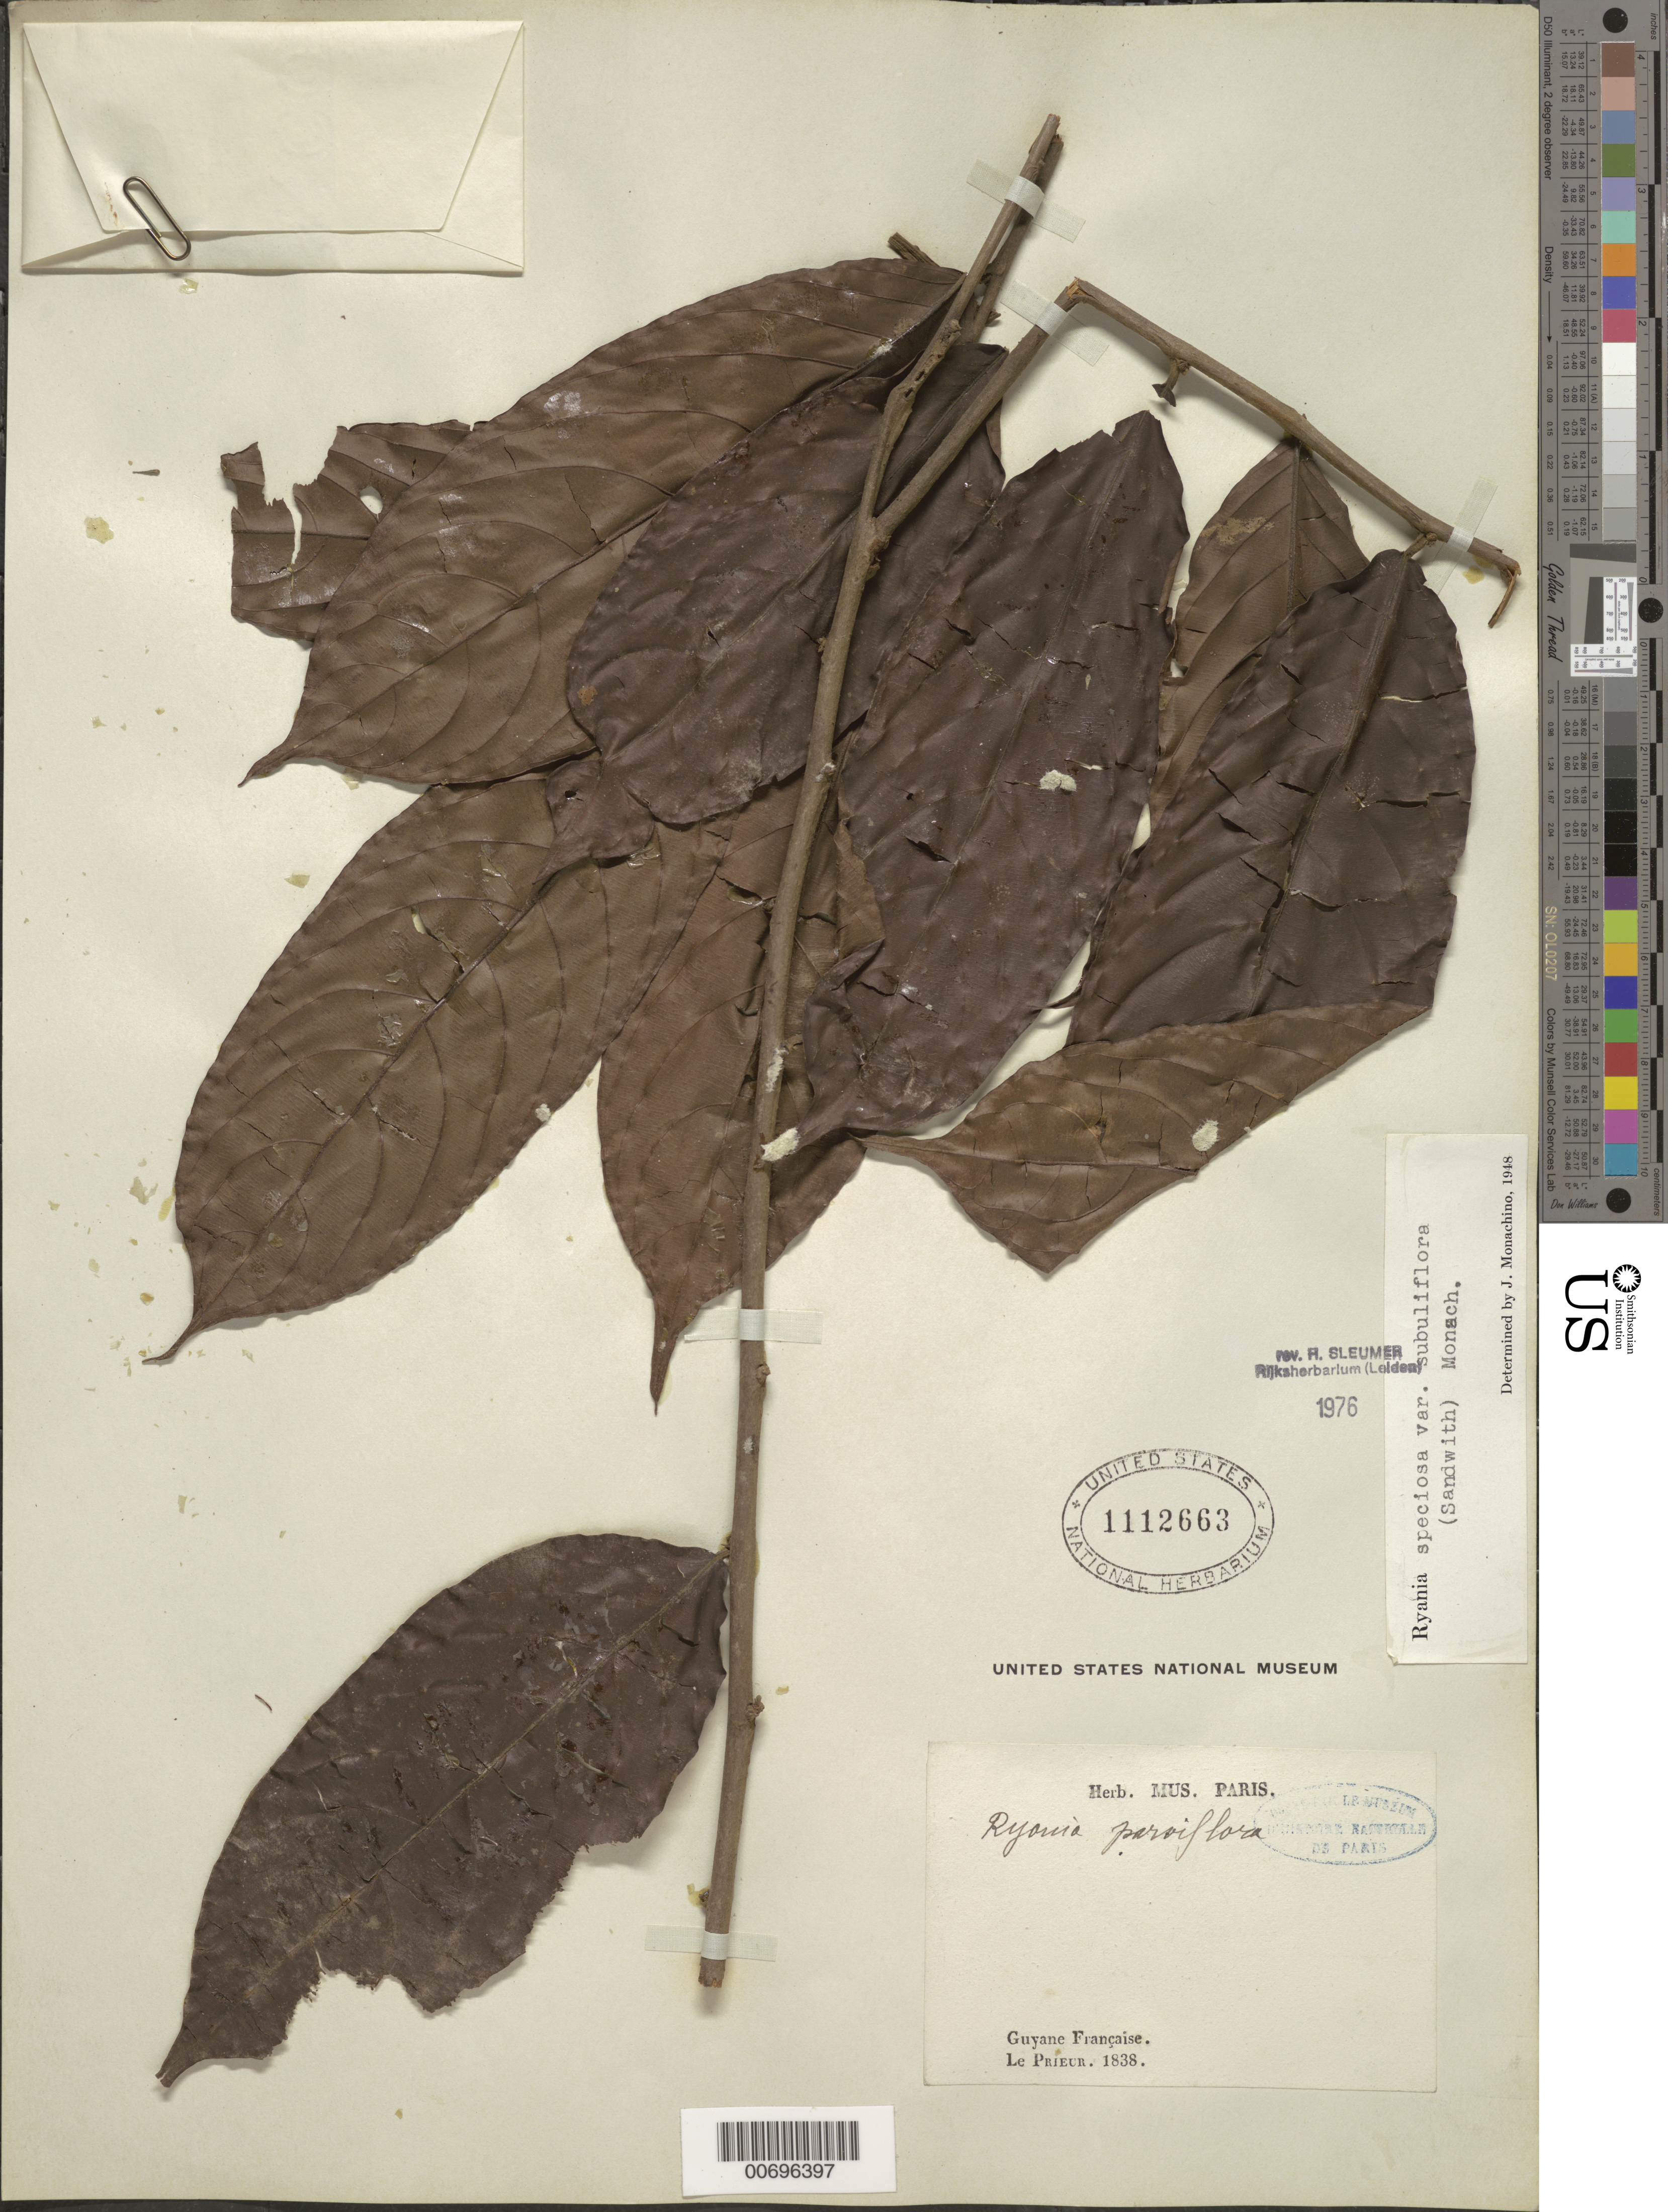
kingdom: Plantae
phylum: Tracheophyta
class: Magnoliopsida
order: Malpighiales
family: Salicaceae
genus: Ryania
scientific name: Ryania speciosa var. subuliflora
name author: (Sandwith) Monach.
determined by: Sleumer, H. O.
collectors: F. M. R. Leprieur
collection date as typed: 1838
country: French Guiana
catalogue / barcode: US 1112663